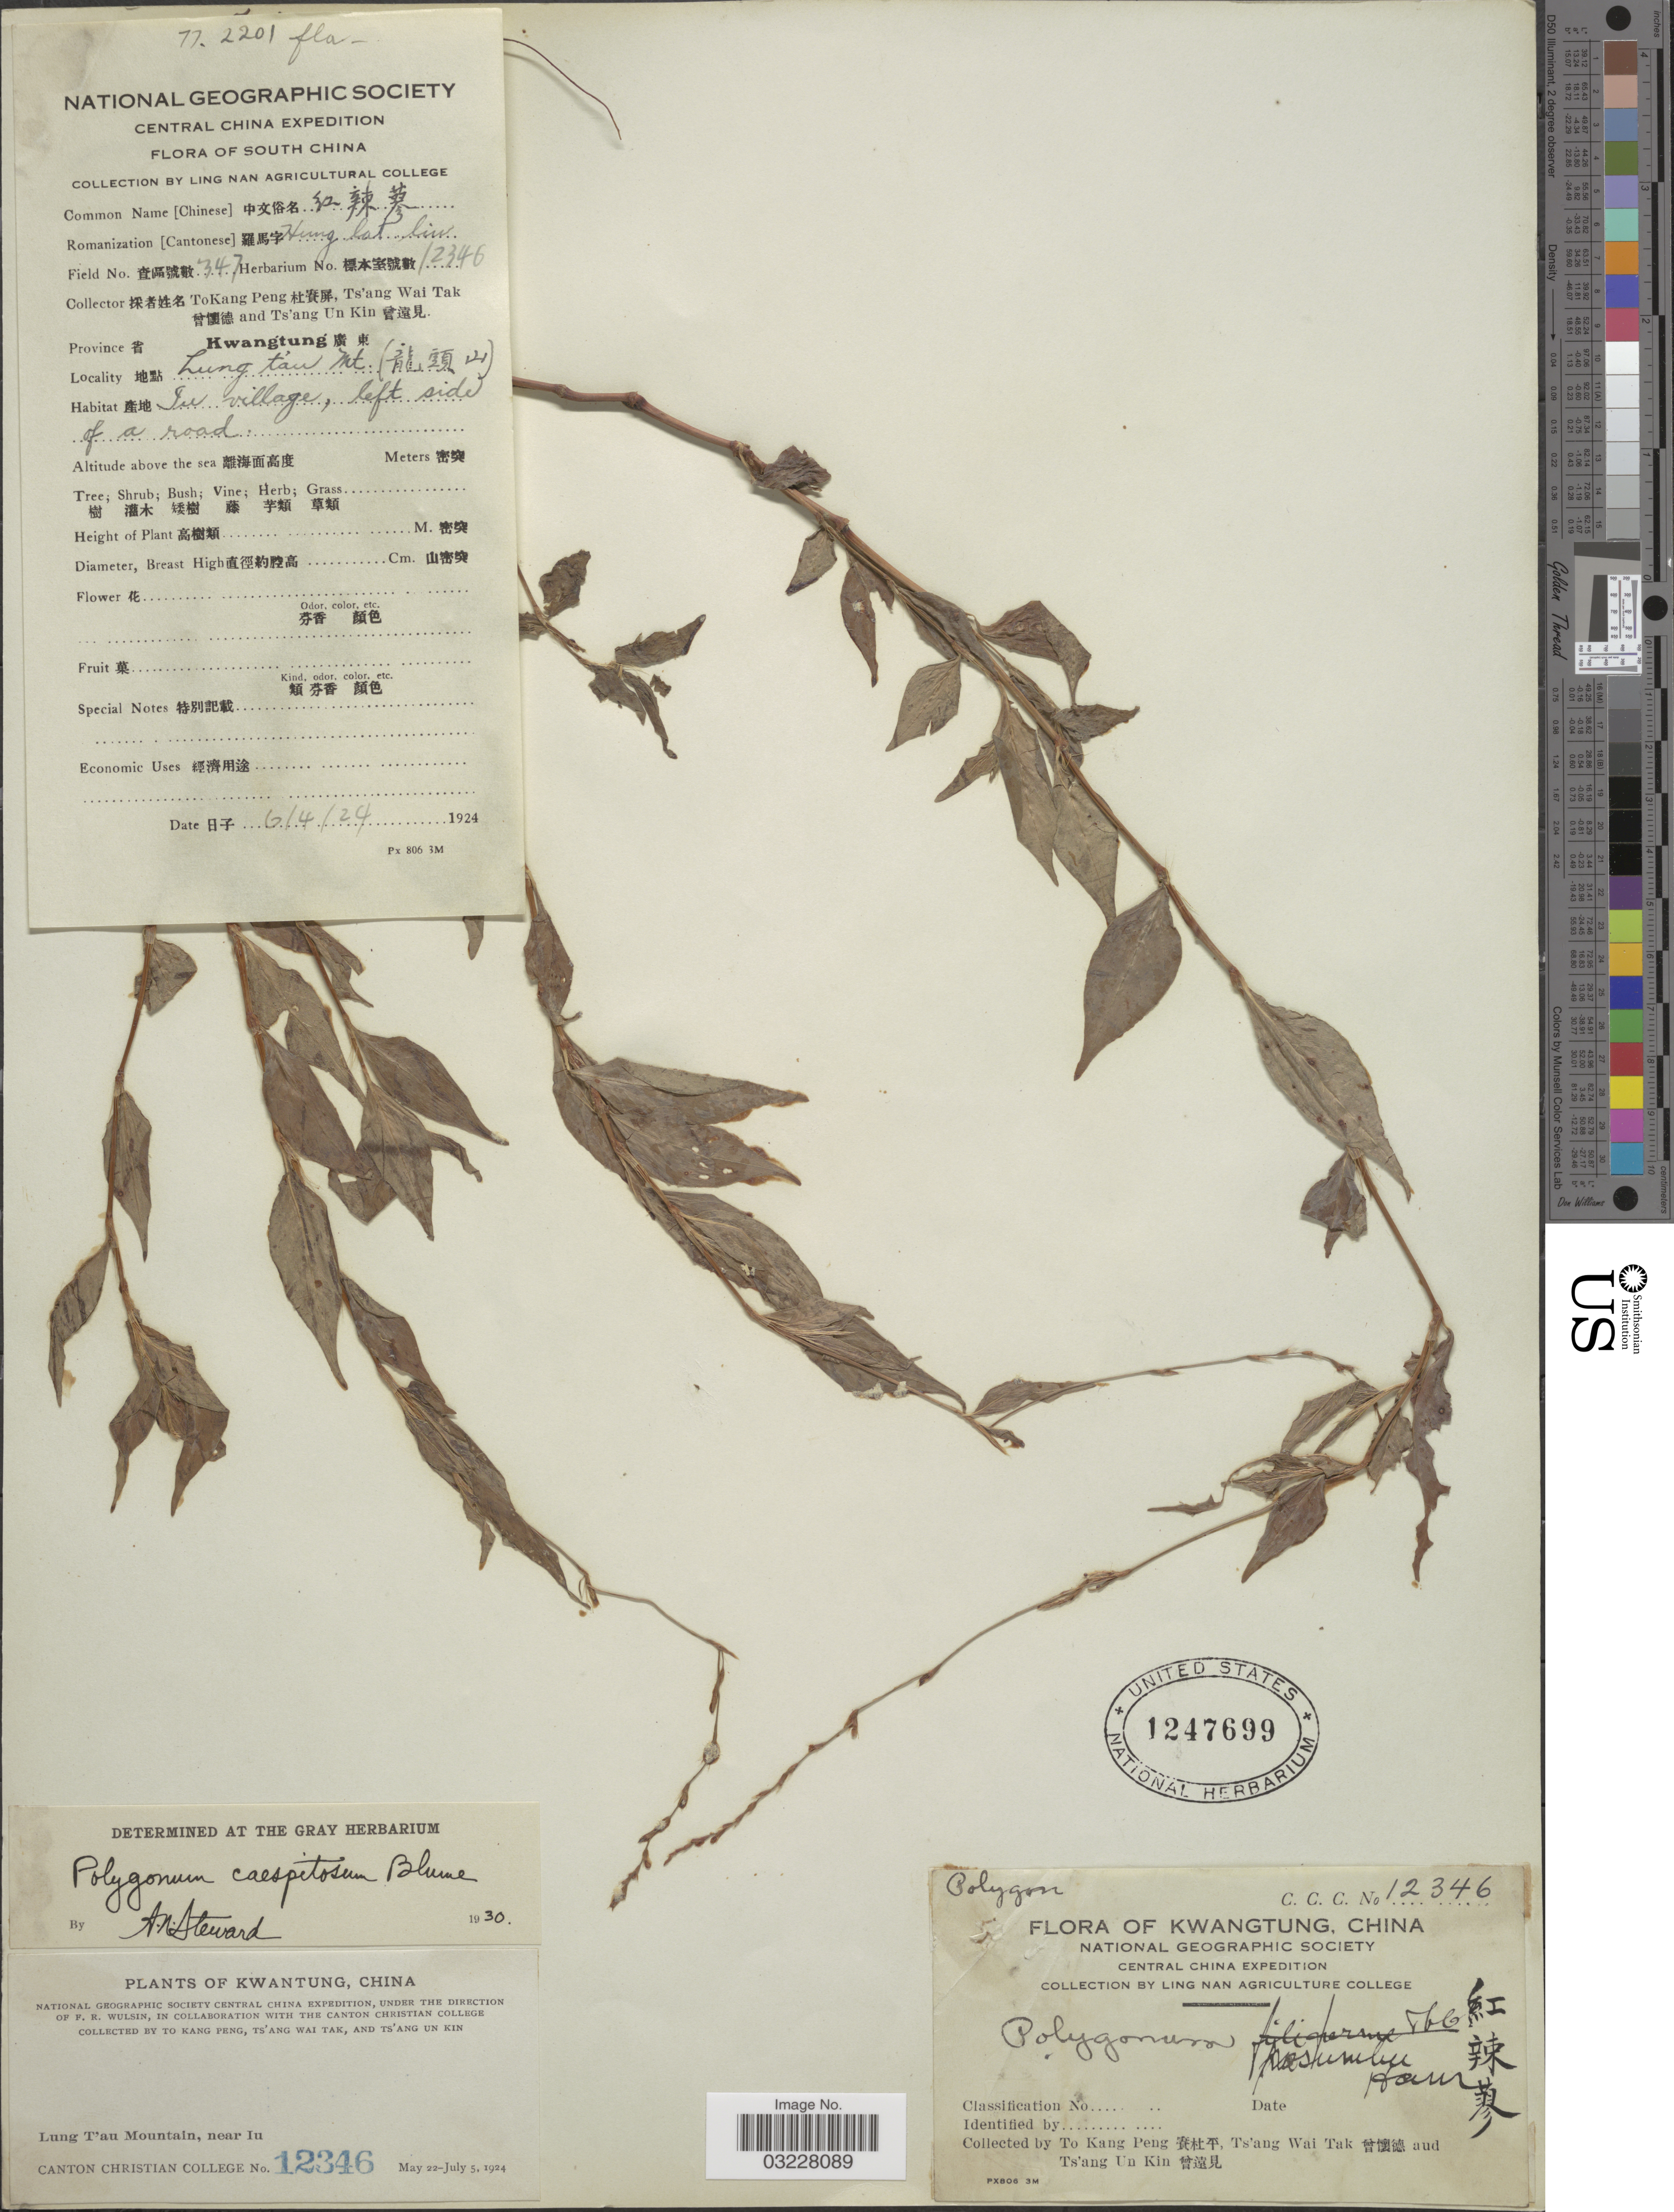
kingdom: Plantae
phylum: Tracheophyta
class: Magnoliopsida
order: Caryophyllales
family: Polygonaceae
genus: Polygonum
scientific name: Polygonum caespitosum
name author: Blume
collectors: To Kang P'eng, W. T. Tsang & Ts' Ang Un Kin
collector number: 12346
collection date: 1924-04-06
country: China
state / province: Guangdong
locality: Kwangtung. Central China, South China. Lung T'au Mountain, near Iu.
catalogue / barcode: US 1247699